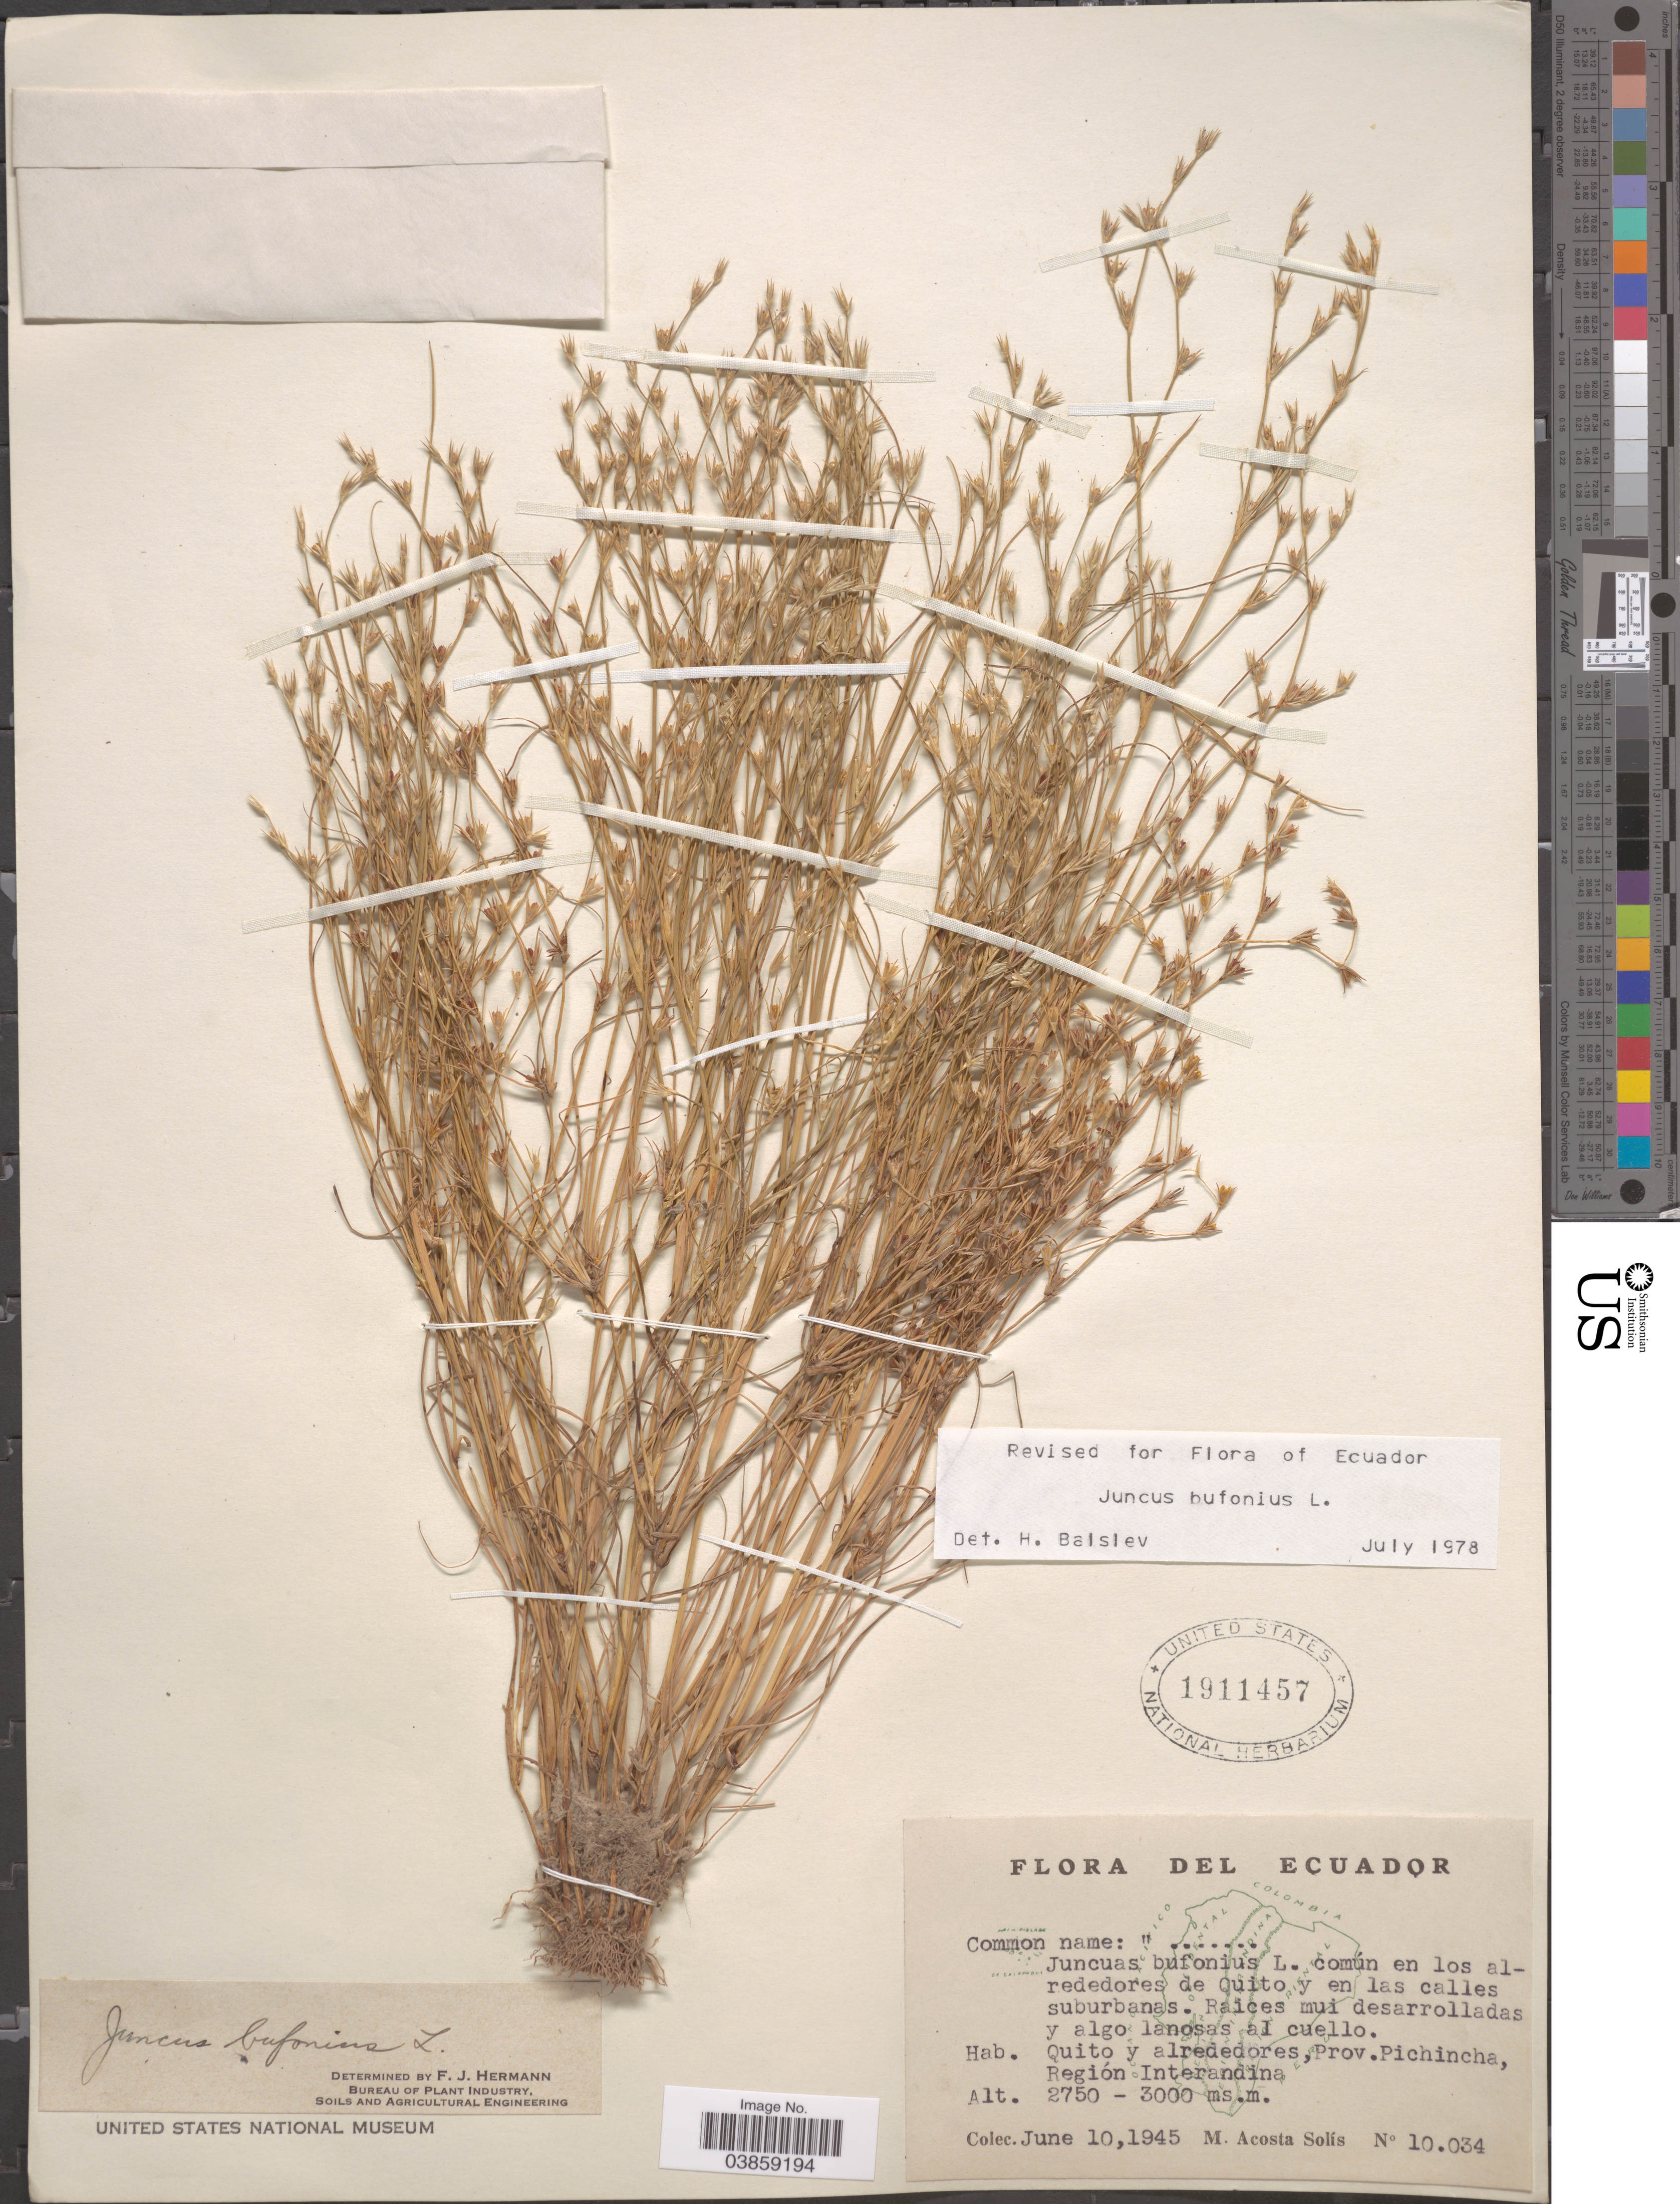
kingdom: Plantae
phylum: Tracheophyta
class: Liliopsida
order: Poales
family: Juncaceae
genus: Juncus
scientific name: Juncus bufonius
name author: L.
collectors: M. Acosta Solis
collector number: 10034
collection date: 1945-06-10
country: Ecuador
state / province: Pichincha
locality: Quito y alrededores, Región Interandina.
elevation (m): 2750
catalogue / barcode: US 1911457